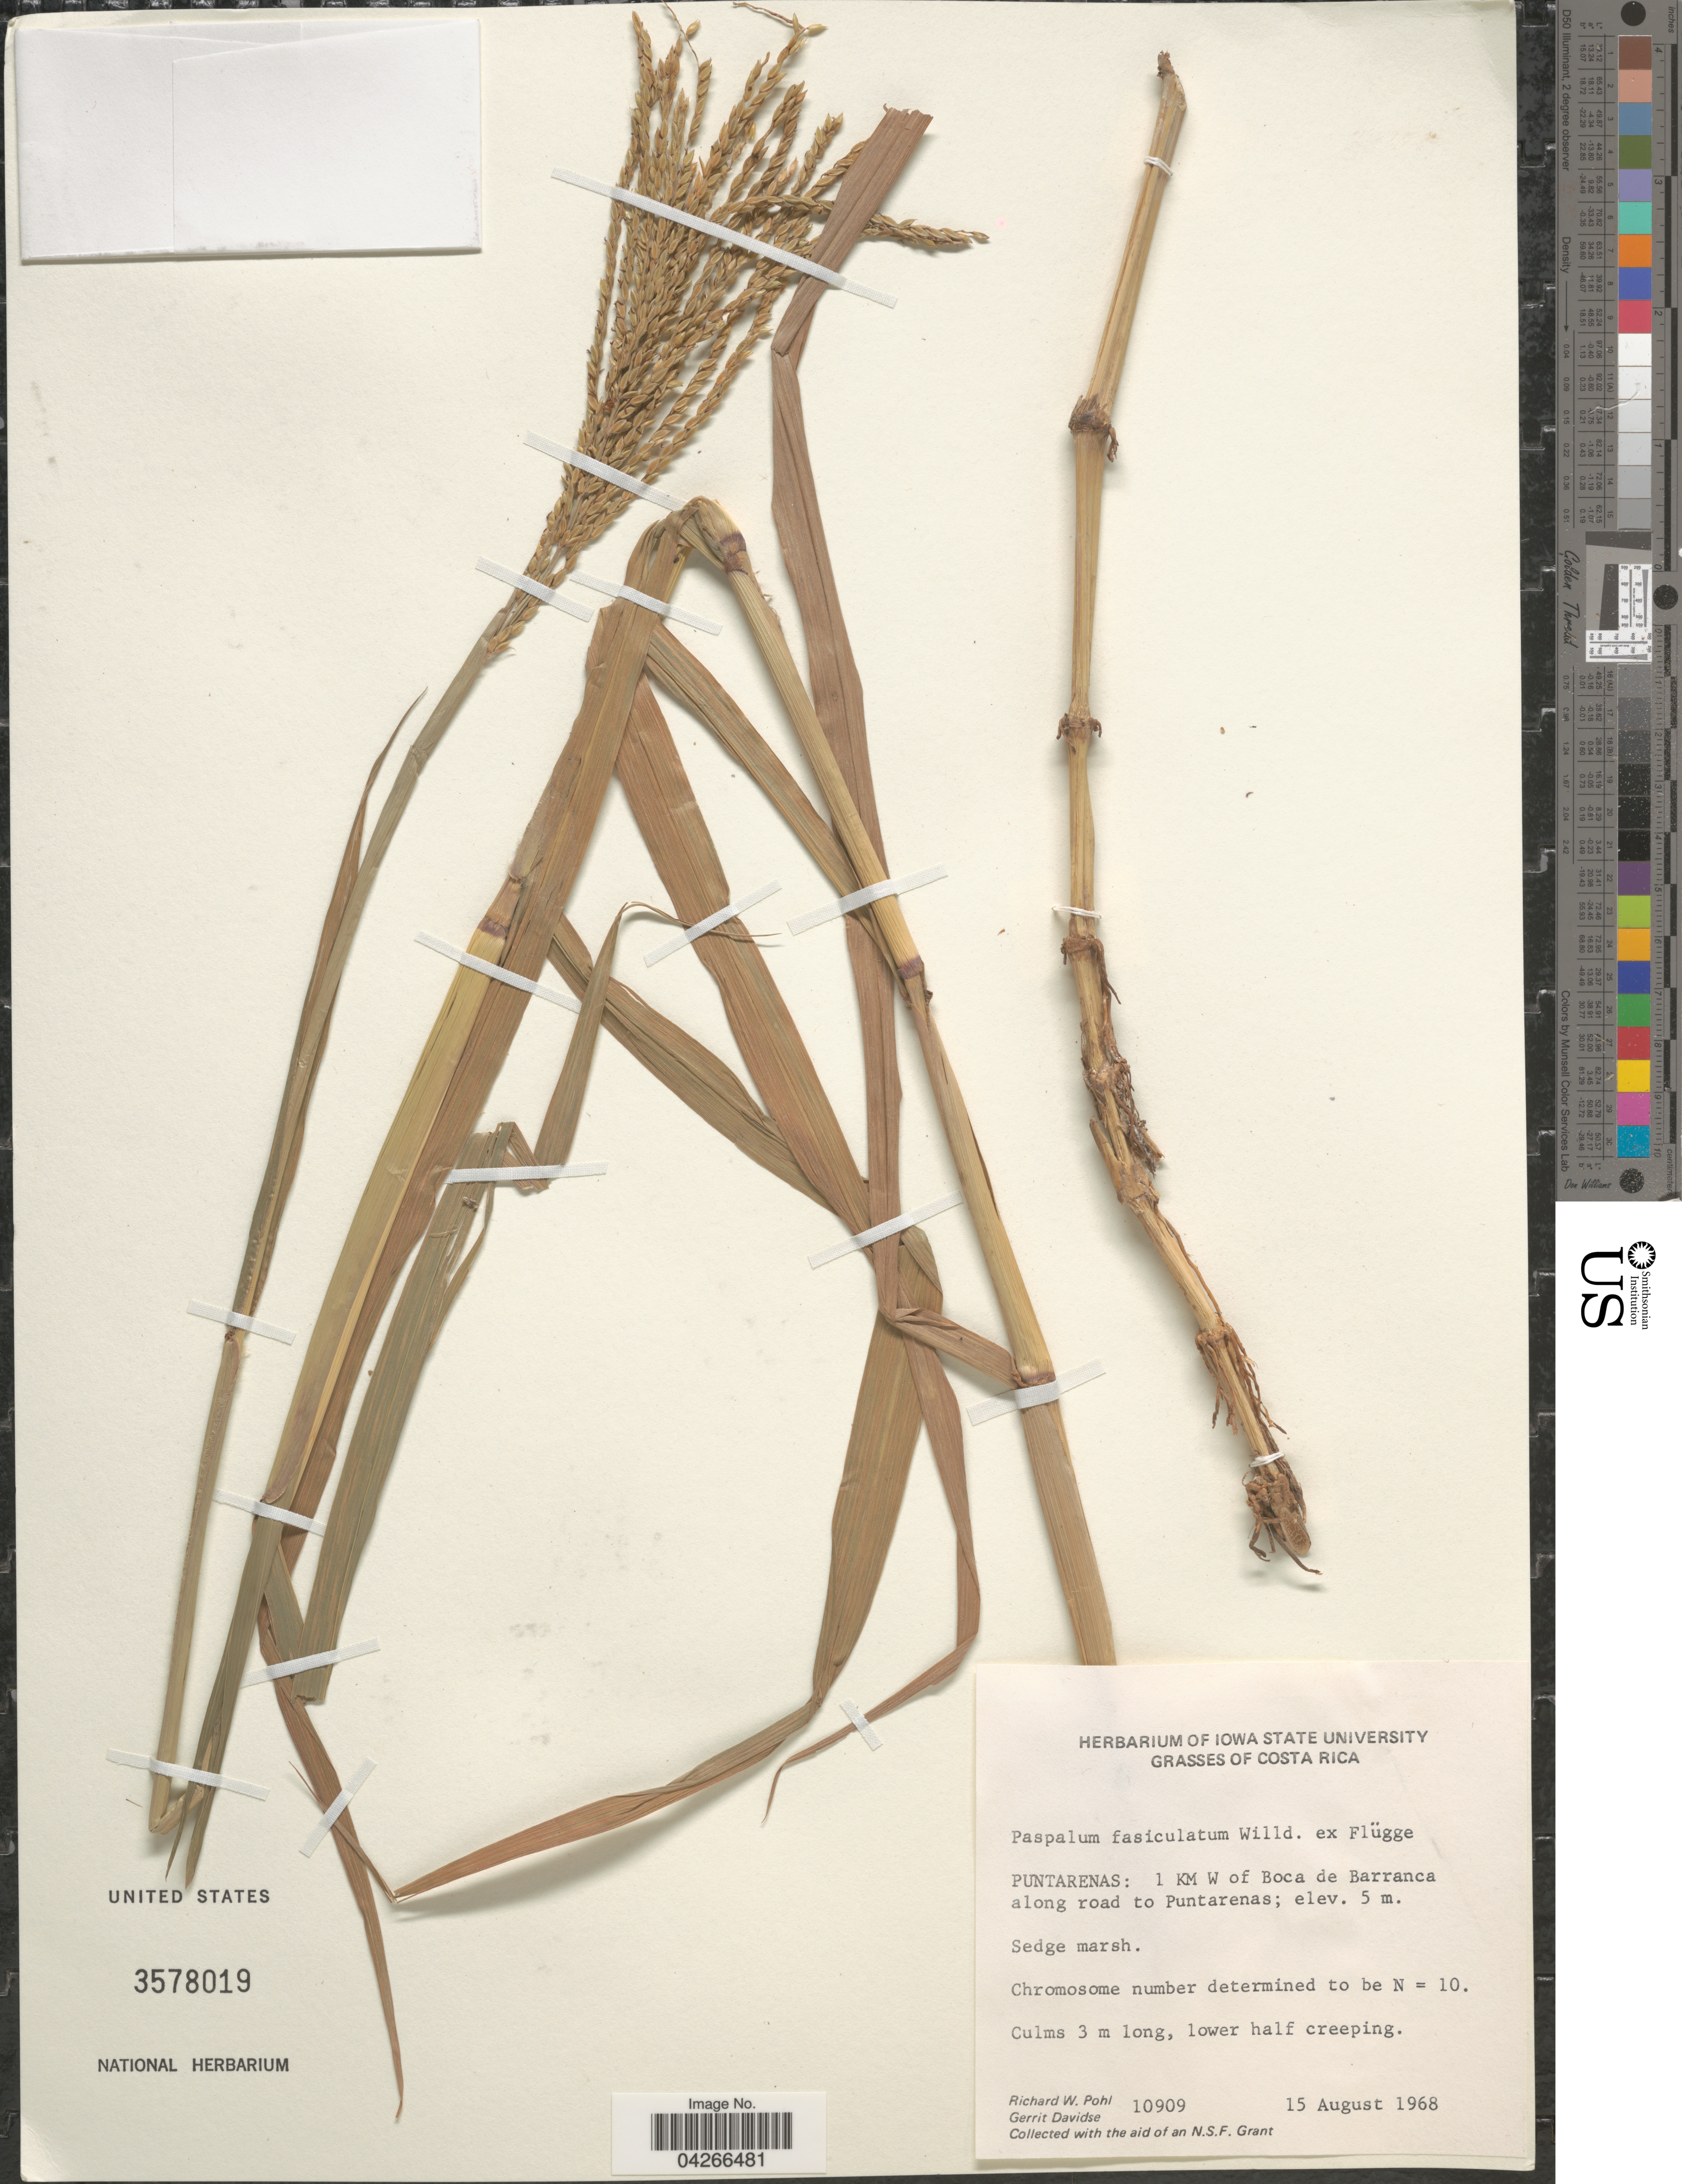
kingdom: Plantae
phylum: Tracheophyta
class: Liliopsida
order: Poales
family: Poaceae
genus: Paspalum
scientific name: Paspalum fasciculatum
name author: Willd. ex Flüggé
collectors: R. W. Pohl & G. Davidse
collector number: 10909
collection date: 1968-08-15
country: Costa Rica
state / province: Puntarenas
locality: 1 KM W of Boca de Barranca along road to Puntarenas.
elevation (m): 5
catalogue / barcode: US 3578019